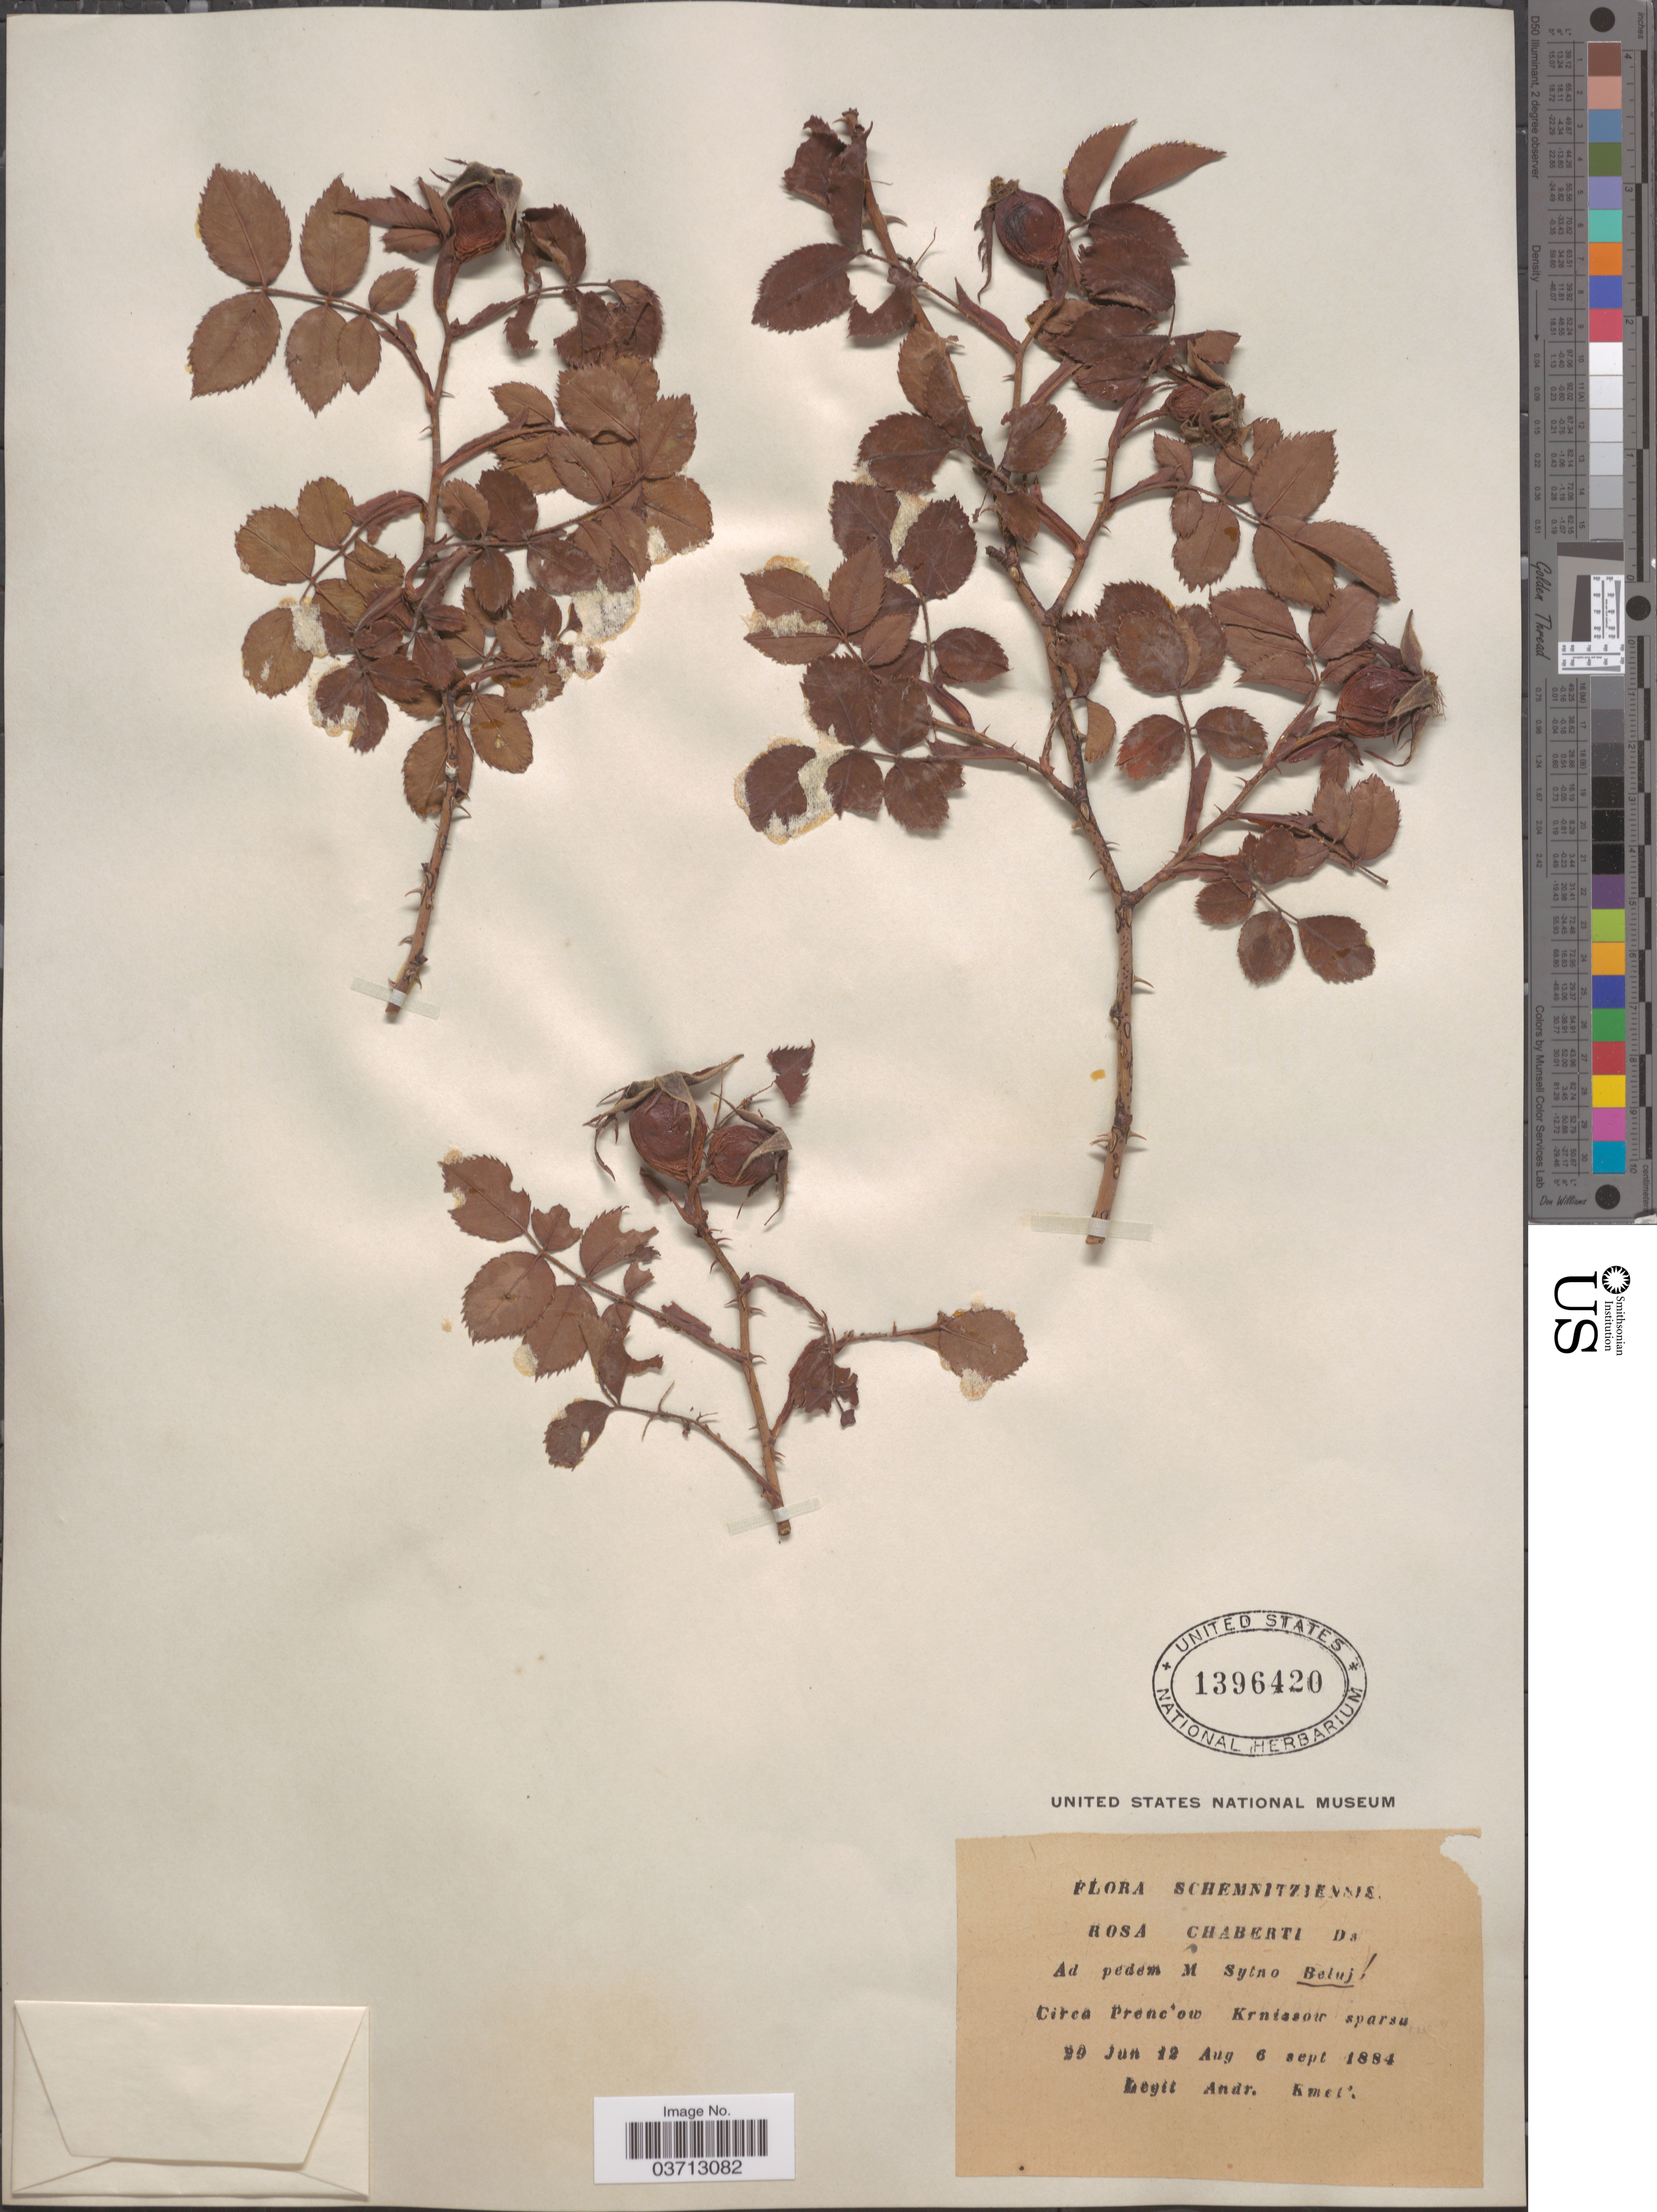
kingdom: Plantae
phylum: Tracheophyta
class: Magnoliopsida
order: Rosales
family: Rosaceae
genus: Rosa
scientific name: Rosa chabertii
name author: Déségl.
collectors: A. Kmet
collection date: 1884-06-29/1884-09-06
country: Slovakia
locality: Schemnitziensis. Circa Prenc'ow Krnissow sparsa. [interpreted]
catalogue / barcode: US 1396420